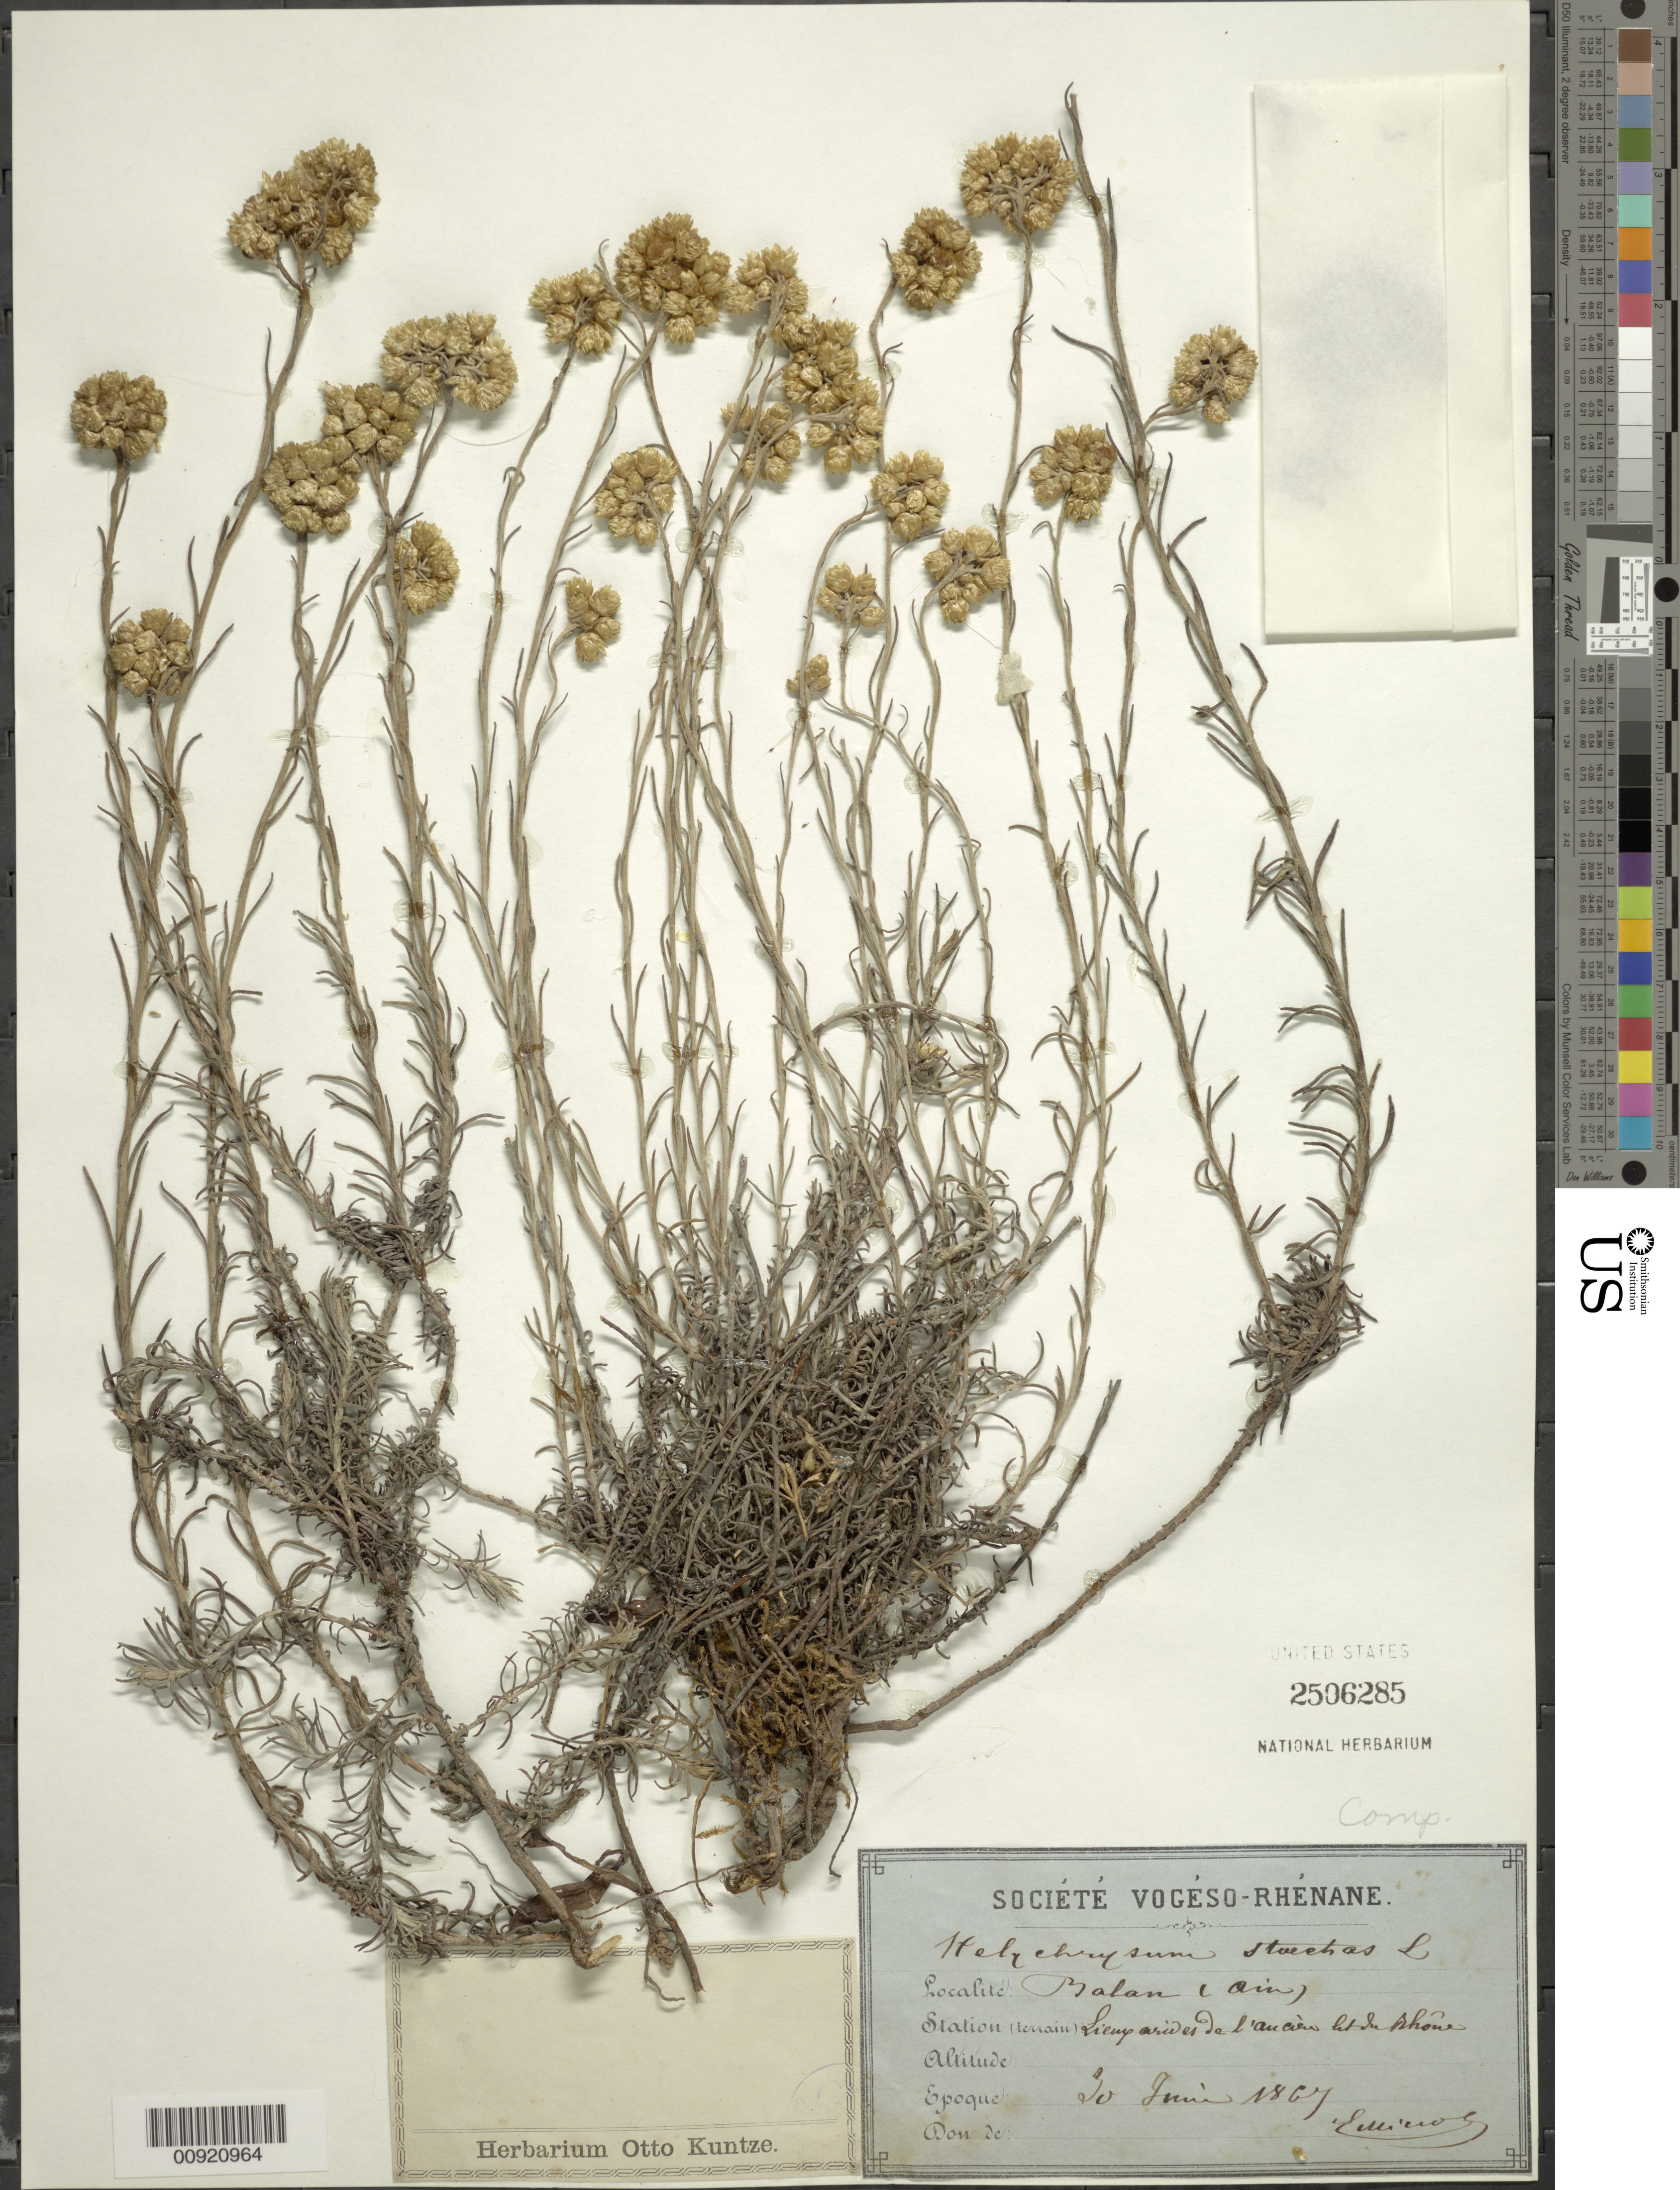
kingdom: Plantae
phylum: Tracheophyta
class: Magnoliopsida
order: Asterales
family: Asteraceae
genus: Helichrysum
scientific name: Helichrysum stoechas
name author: DC.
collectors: C.E.O. Kuntze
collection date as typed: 30 Jun 1867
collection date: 1867-06-30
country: France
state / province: Auvergne-Rhône-Alpes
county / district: Ain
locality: Balan (Ain)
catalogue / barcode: US 2506285